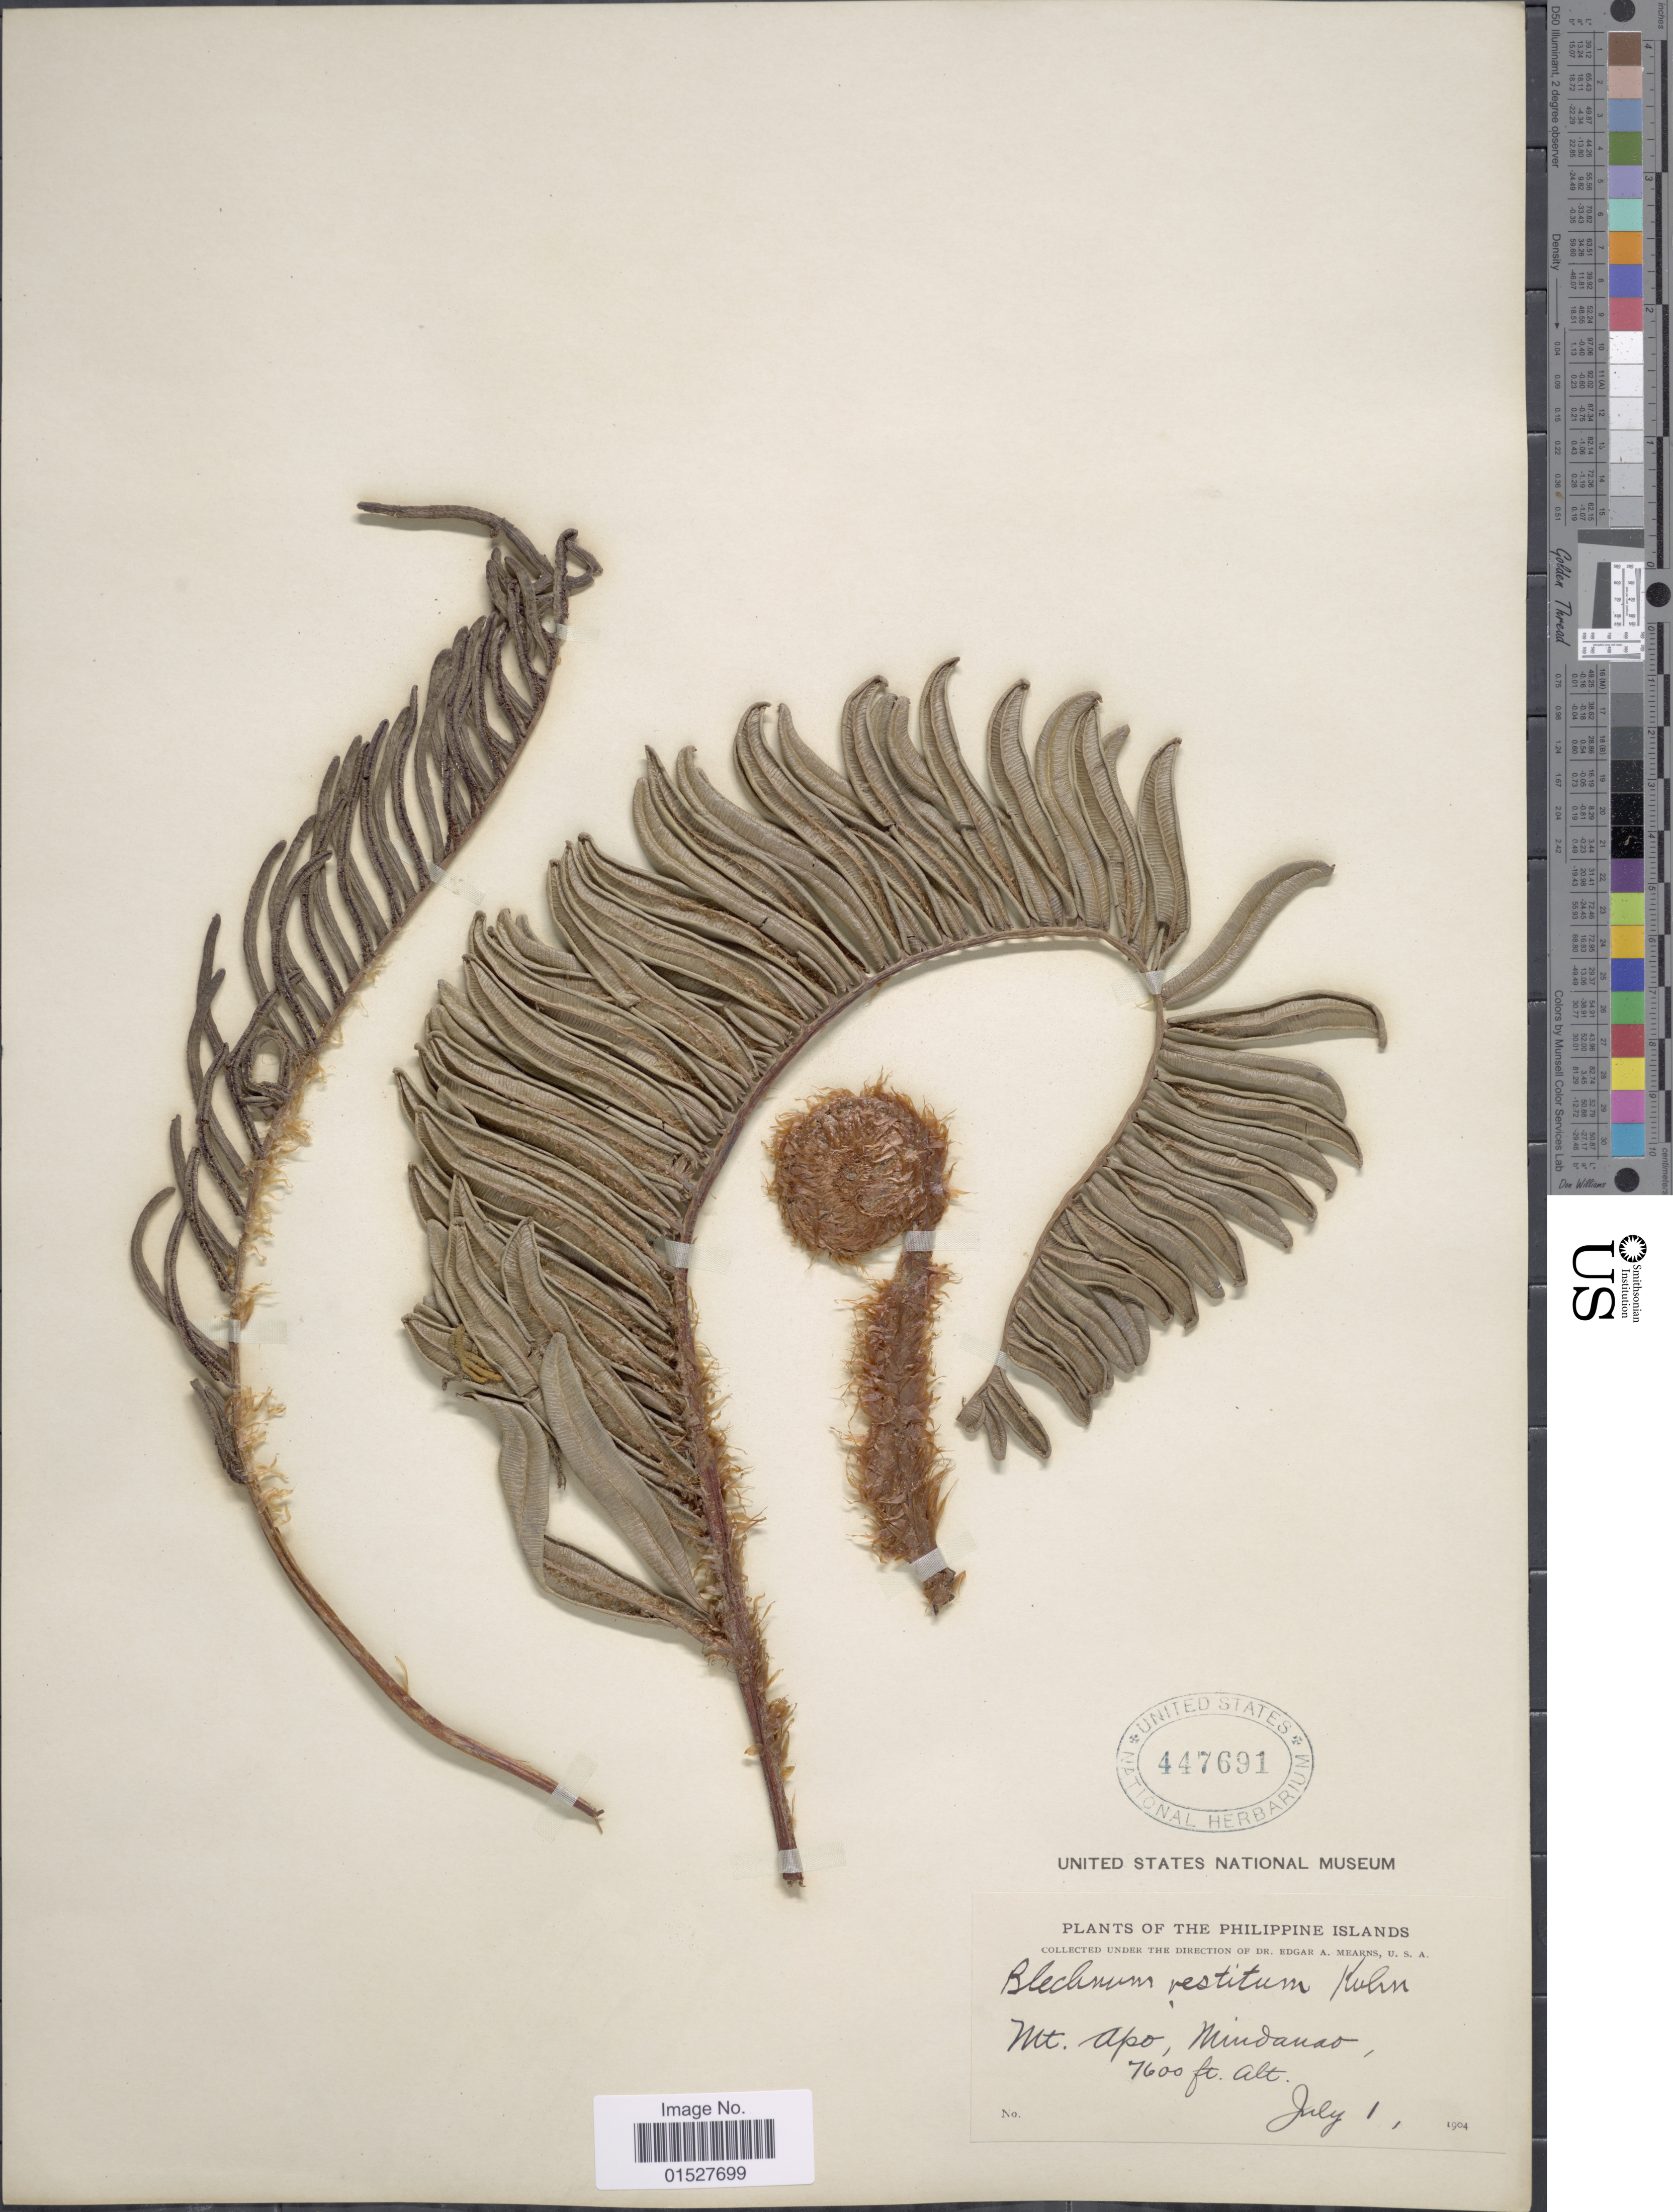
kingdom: Plantae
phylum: Tracheophyta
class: Polypodiopsida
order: Polypodiales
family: Blechnaceae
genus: Blechnum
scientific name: Blechnum vestitum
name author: (Blume) Kuhn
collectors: E. A. Mearns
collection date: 1904-07-01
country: Philippines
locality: Mt. Apo, Mindanao.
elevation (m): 2316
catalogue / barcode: US 447691